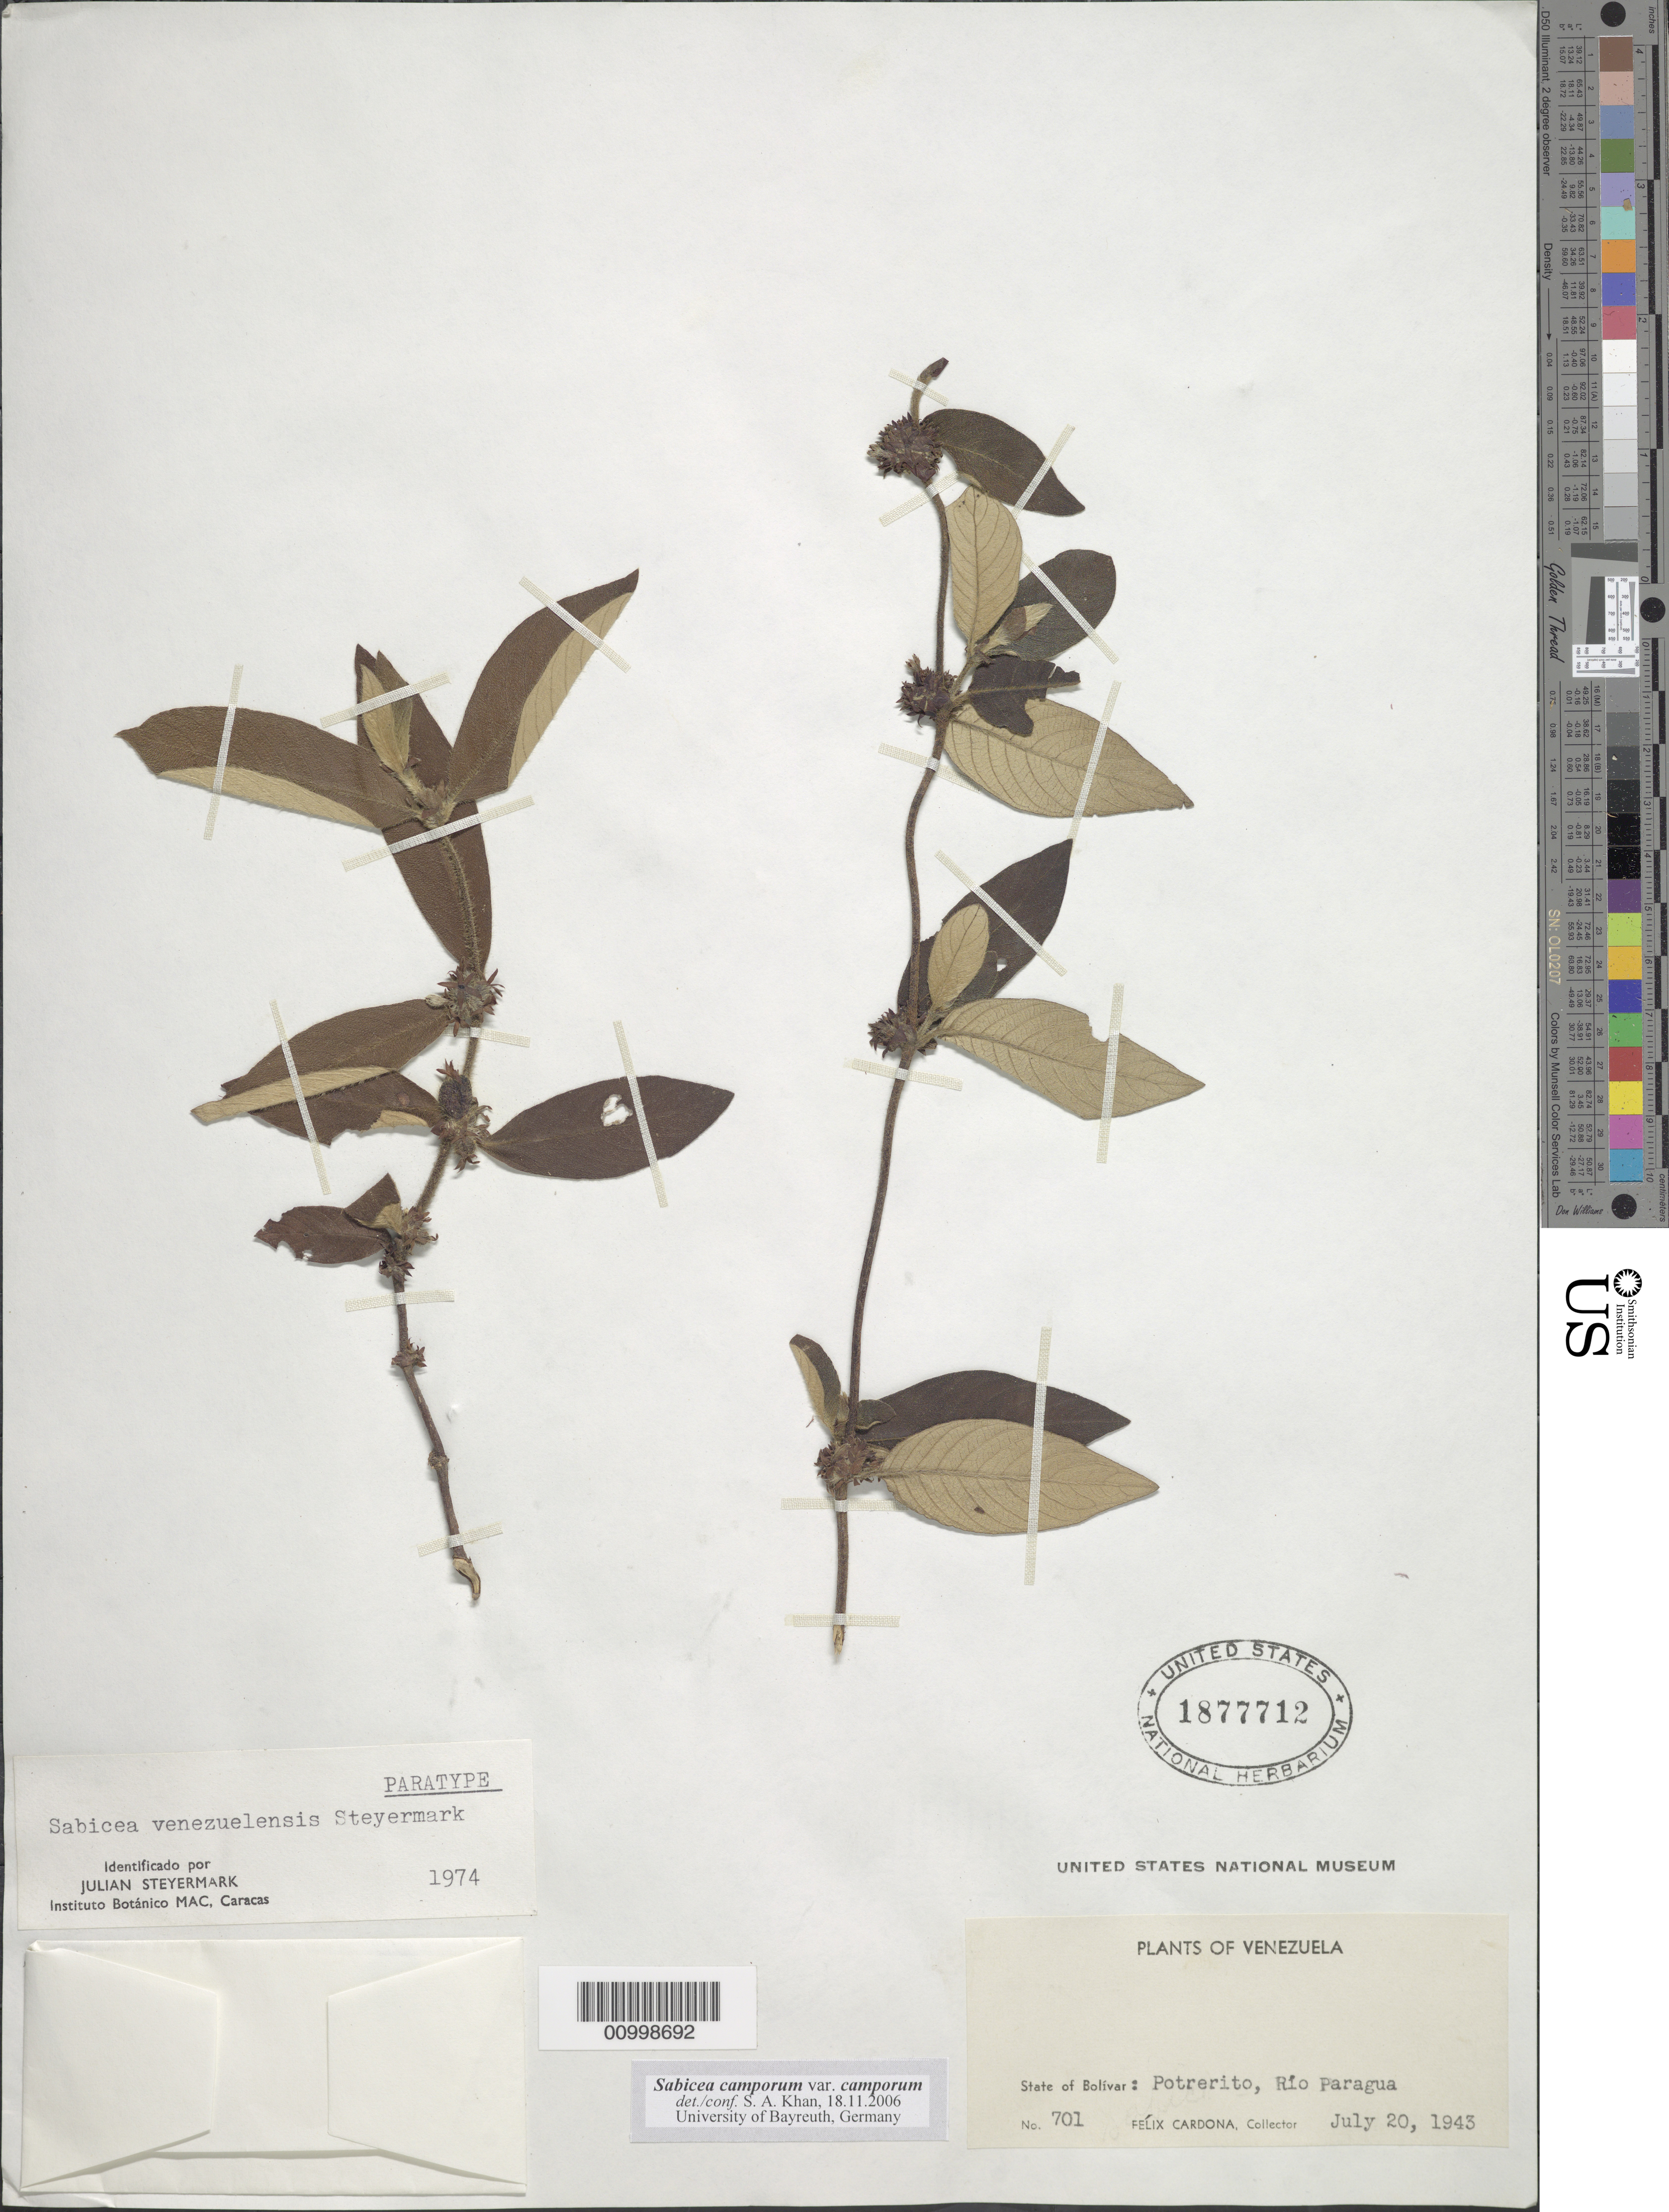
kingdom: Plantae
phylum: Tracheophyta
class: Magnoliopsida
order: Gentianales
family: Rubiaceae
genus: Sabicea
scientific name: Sabicea camporum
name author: Sprague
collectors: F. Cardona Puig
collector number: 701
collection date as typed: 20-Jul-43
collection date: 1943-07-20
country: Venezuela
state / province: Bolívar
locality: Río Paragua, Potrerito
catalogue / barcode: US 1877712